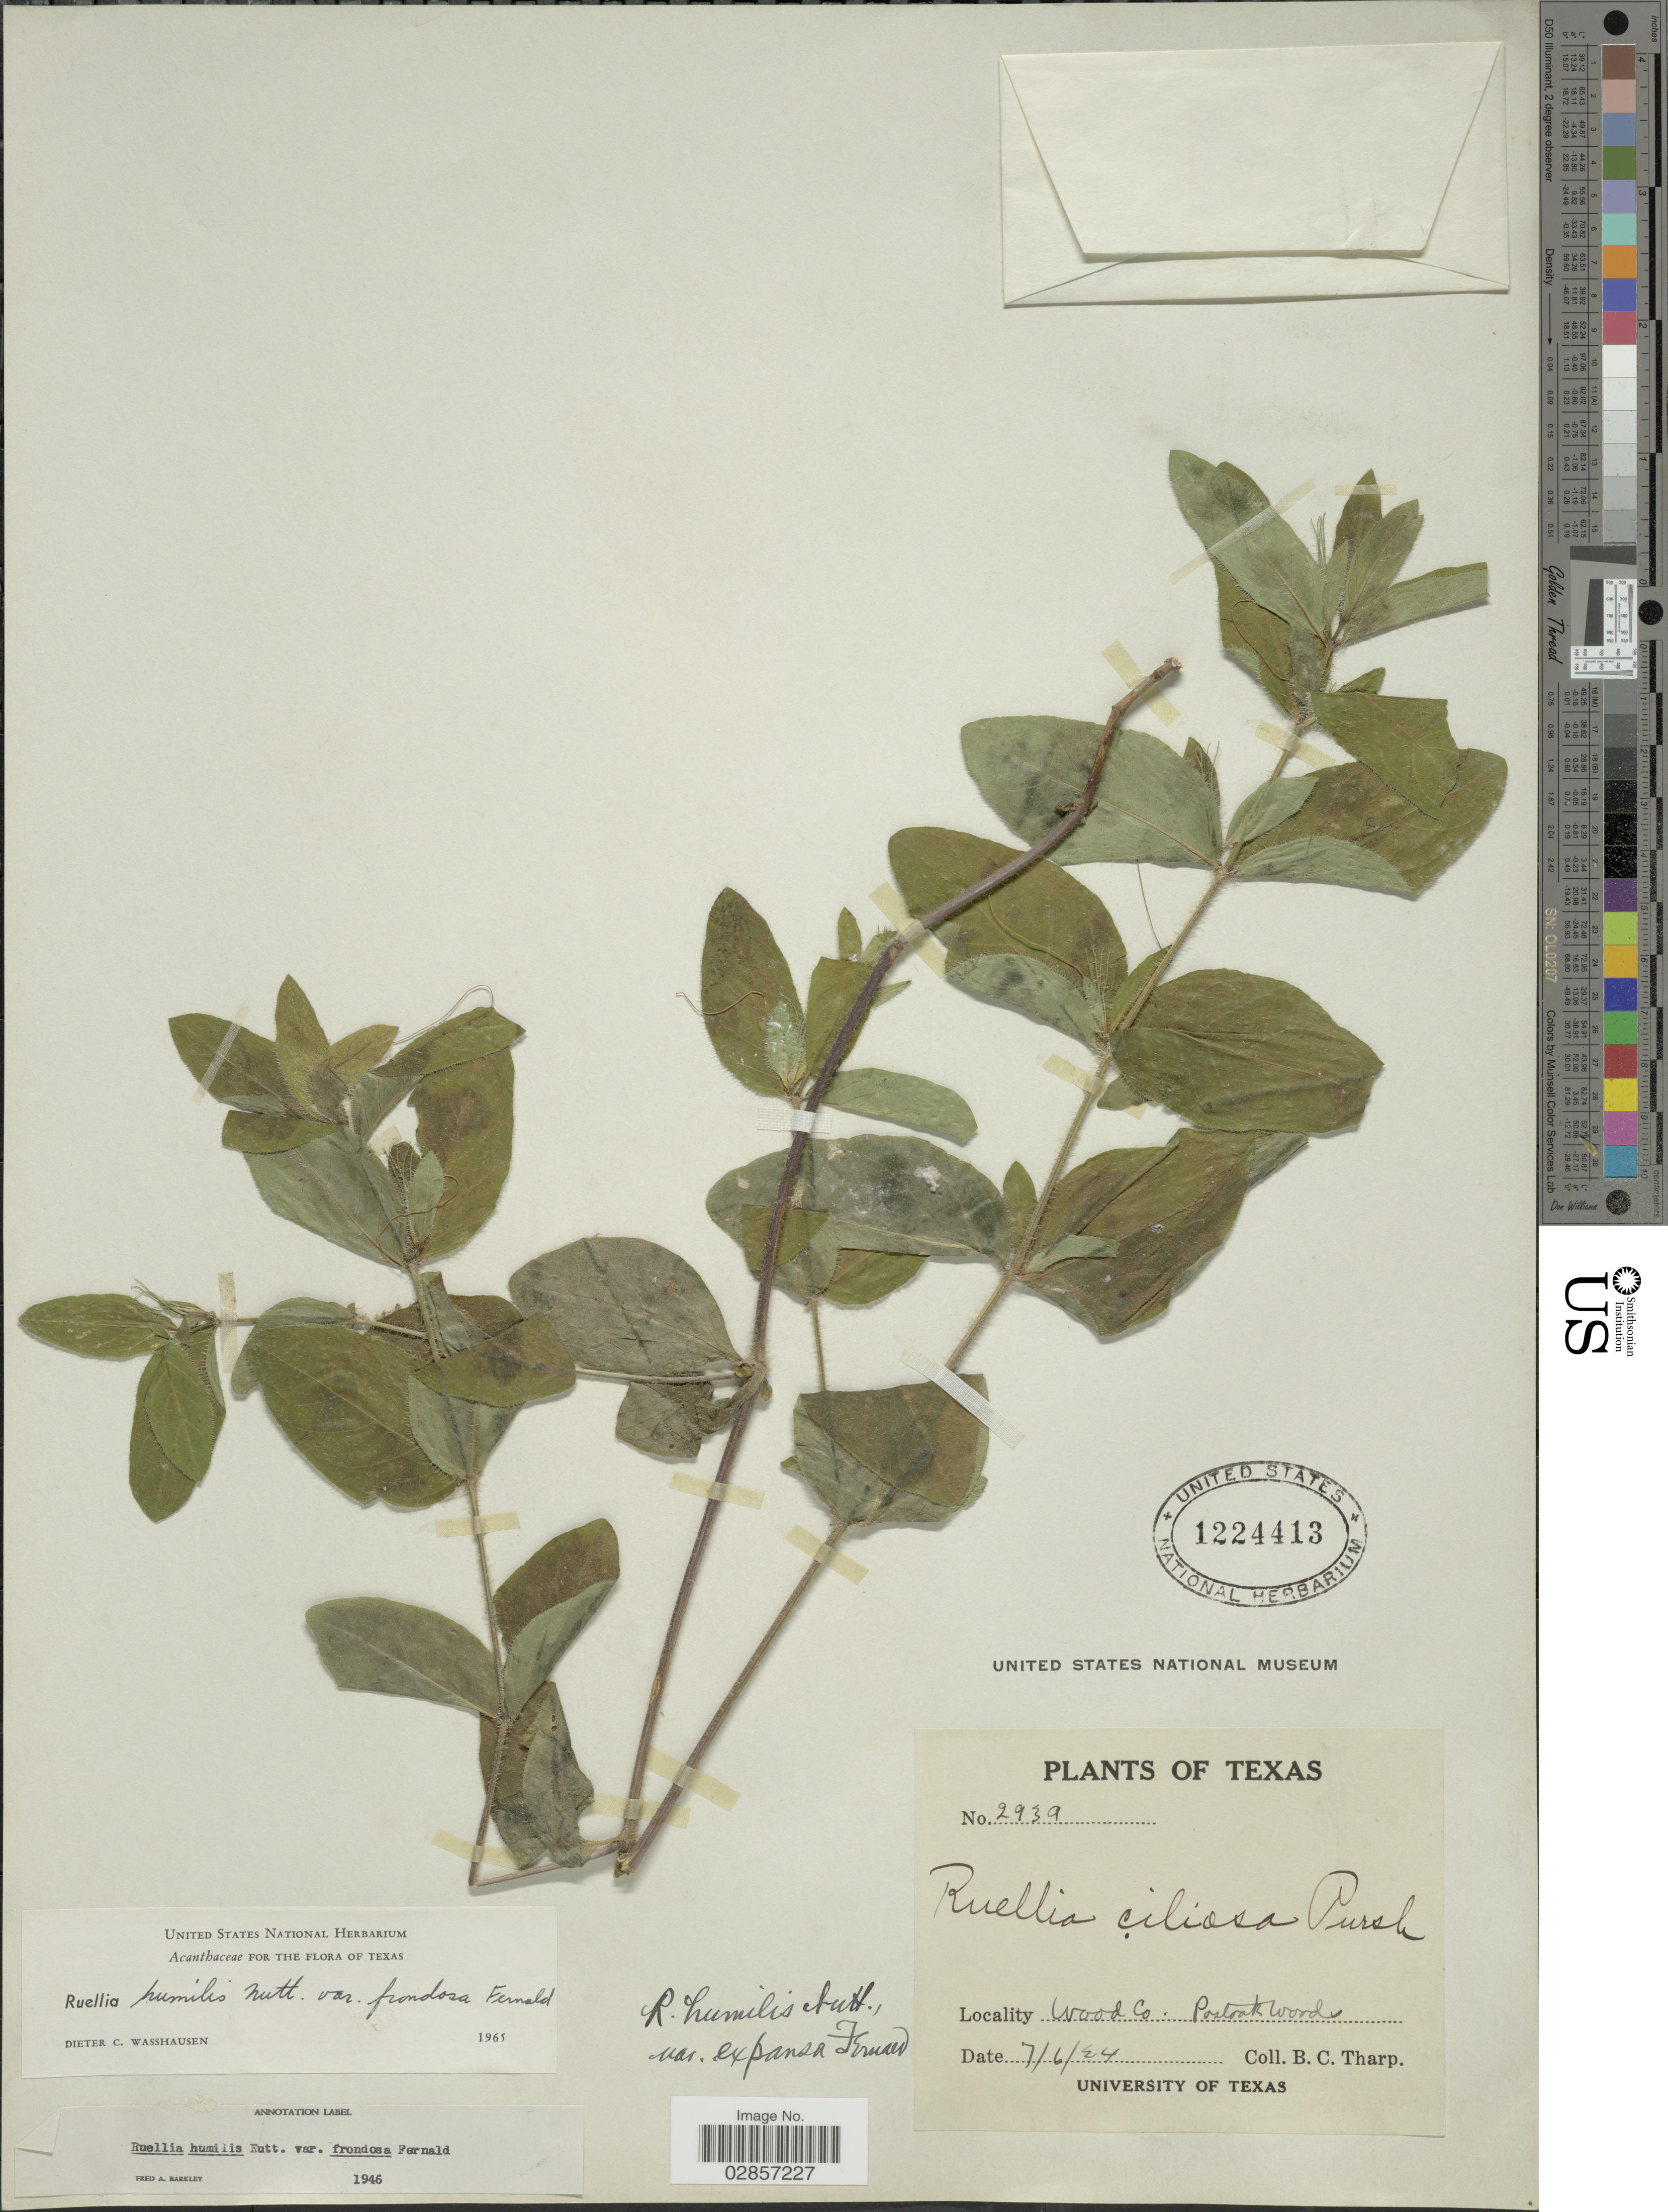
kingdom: Plantae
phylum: Tracheophyta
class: Magnoliopsida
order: Lamiales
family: Acanthaceae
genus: Ruellia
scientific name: Ruellia humilis var. frondosa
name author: Fernald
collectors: B. C. Tharp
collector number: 2939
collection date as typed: Transcribed d/m/y: 6/7/24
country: United States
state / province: Texas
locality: Wood Co., Post oak Woods.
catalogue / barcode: US 1224413